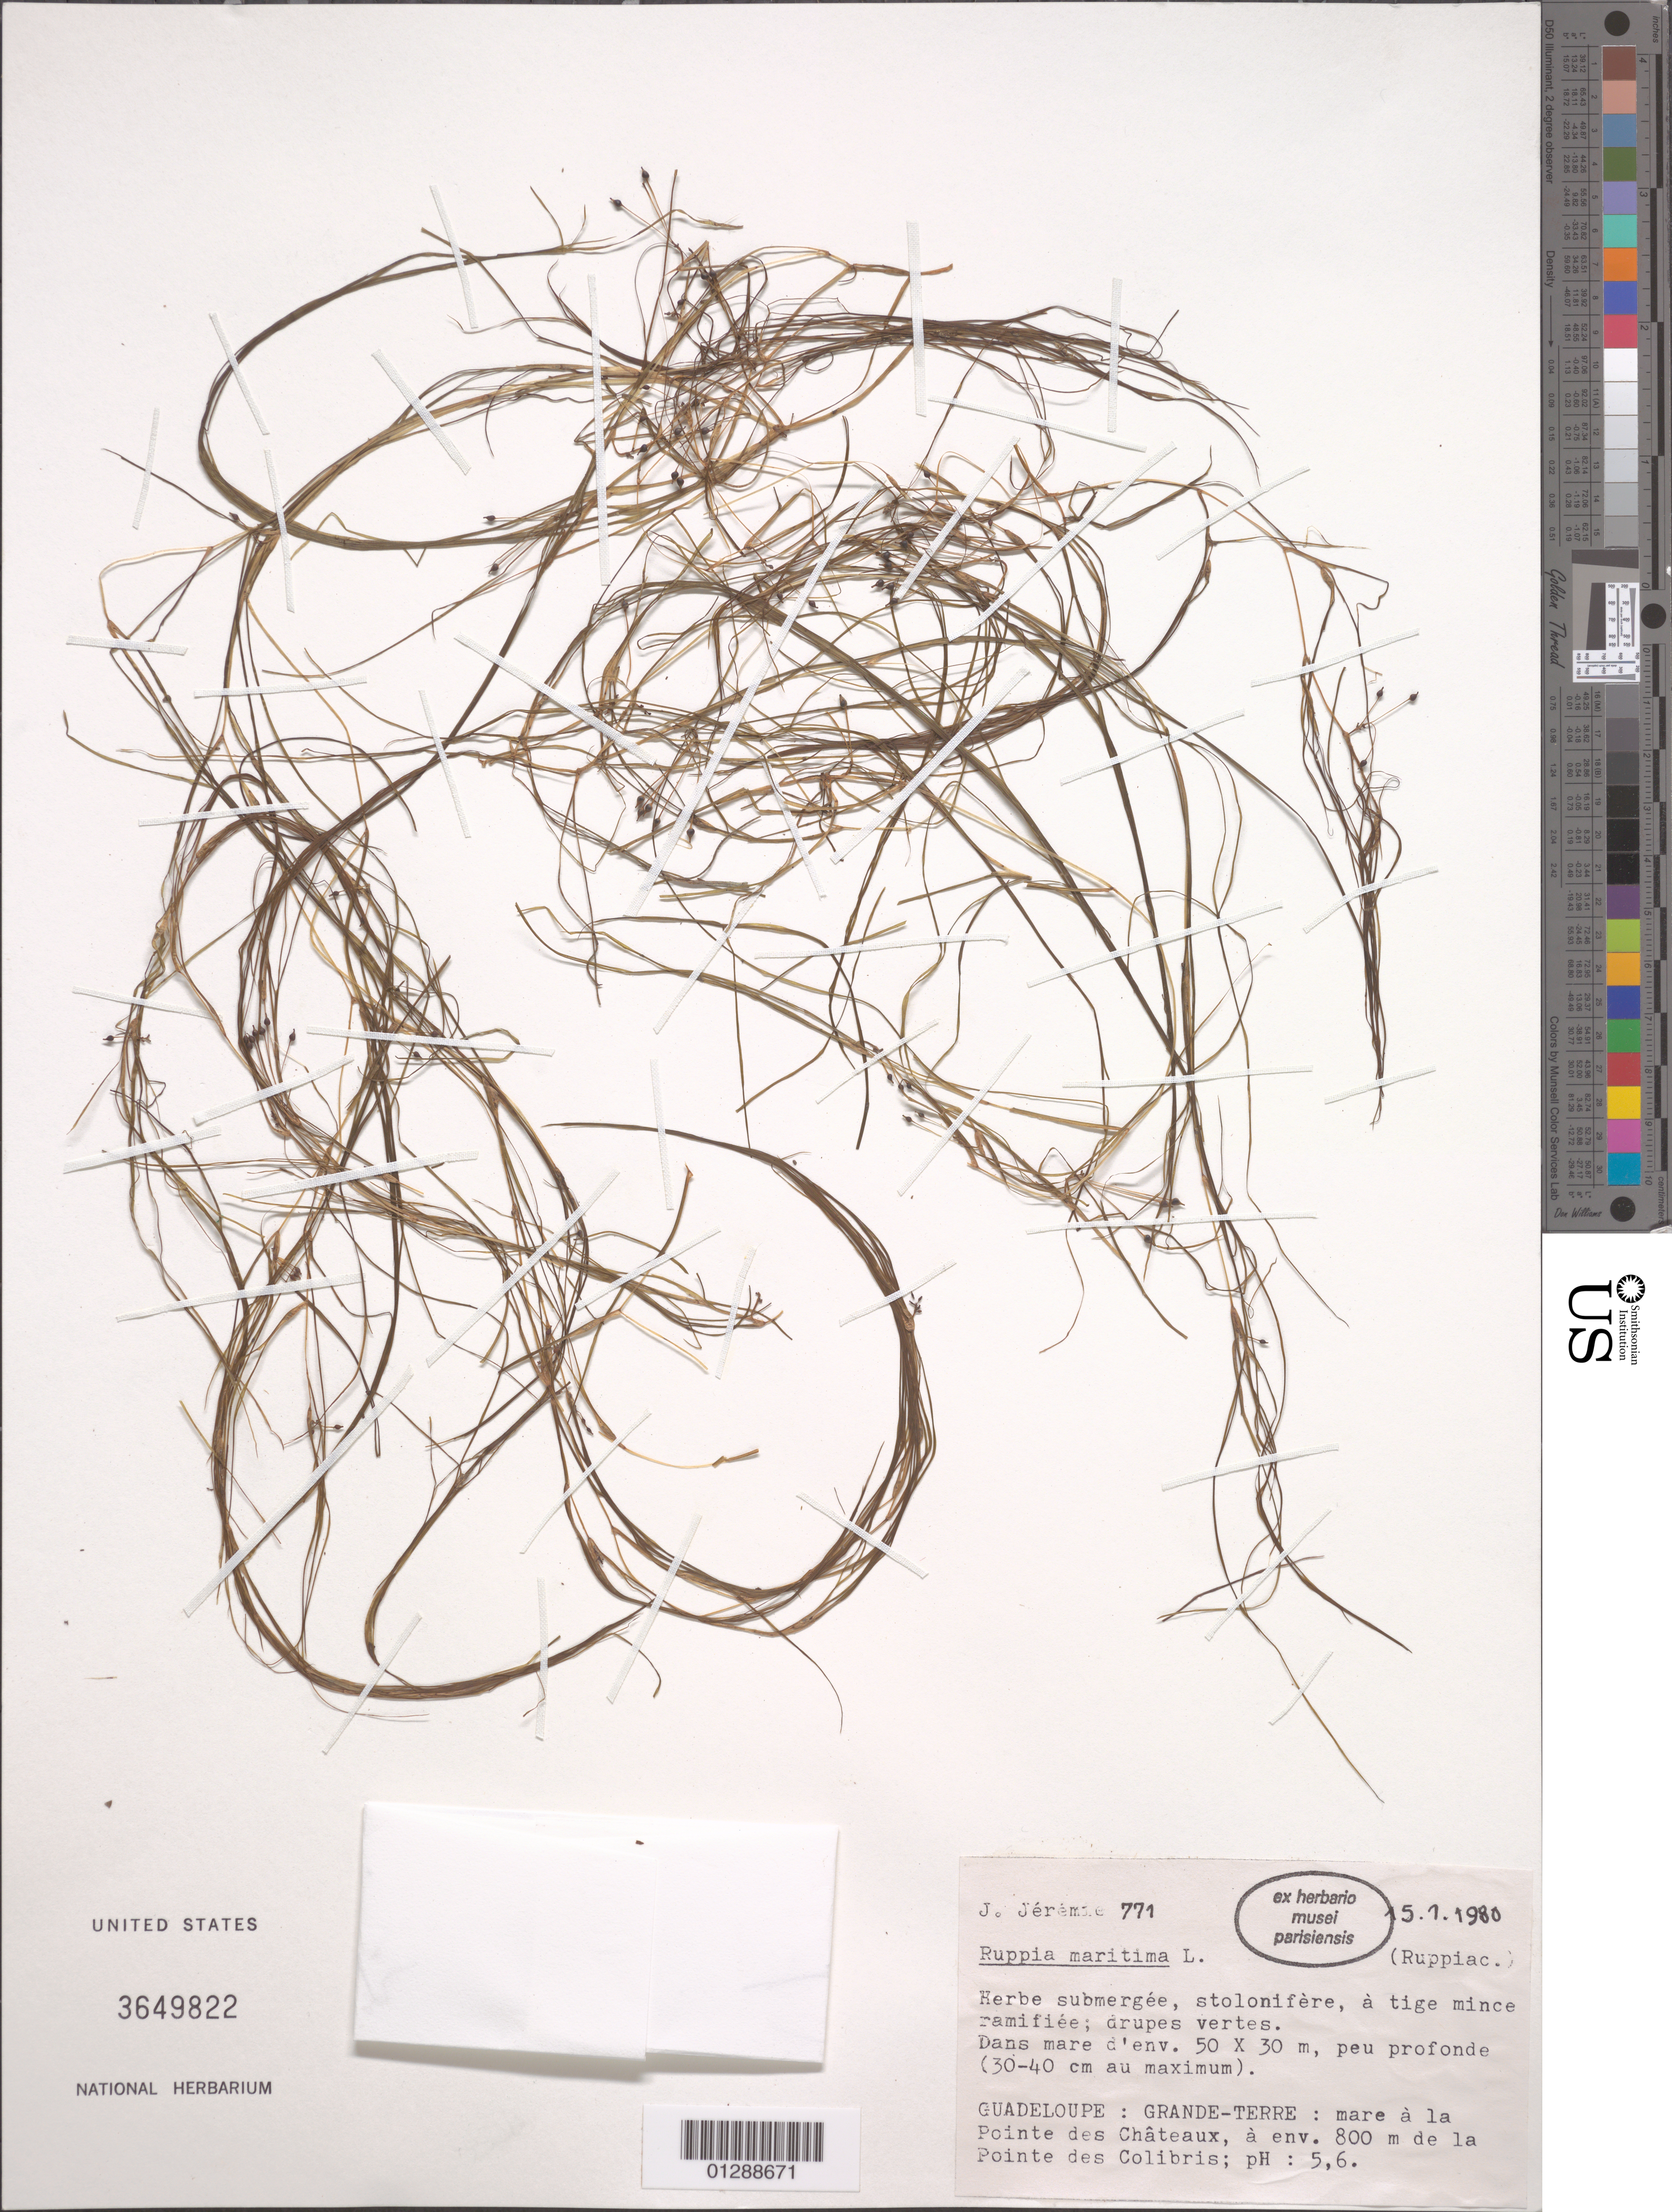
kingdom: Plantae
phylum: Tracheophyta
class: Liliopsida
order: Alismatales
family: Ruppiaceae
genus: Ruppia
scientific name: Ruppia maritima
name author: L.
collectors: J. Jérémie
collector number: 771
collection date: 1980-01-15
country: Guadeloupe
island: Grande-Terre I.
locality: Pointe des Châteaux, à env. 8000 m de la Pointe des Colibris.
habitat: Dans mare d'env. 50 x 30 m, peu profonde (30-40 cm au maximum)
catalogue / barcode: US 3649822